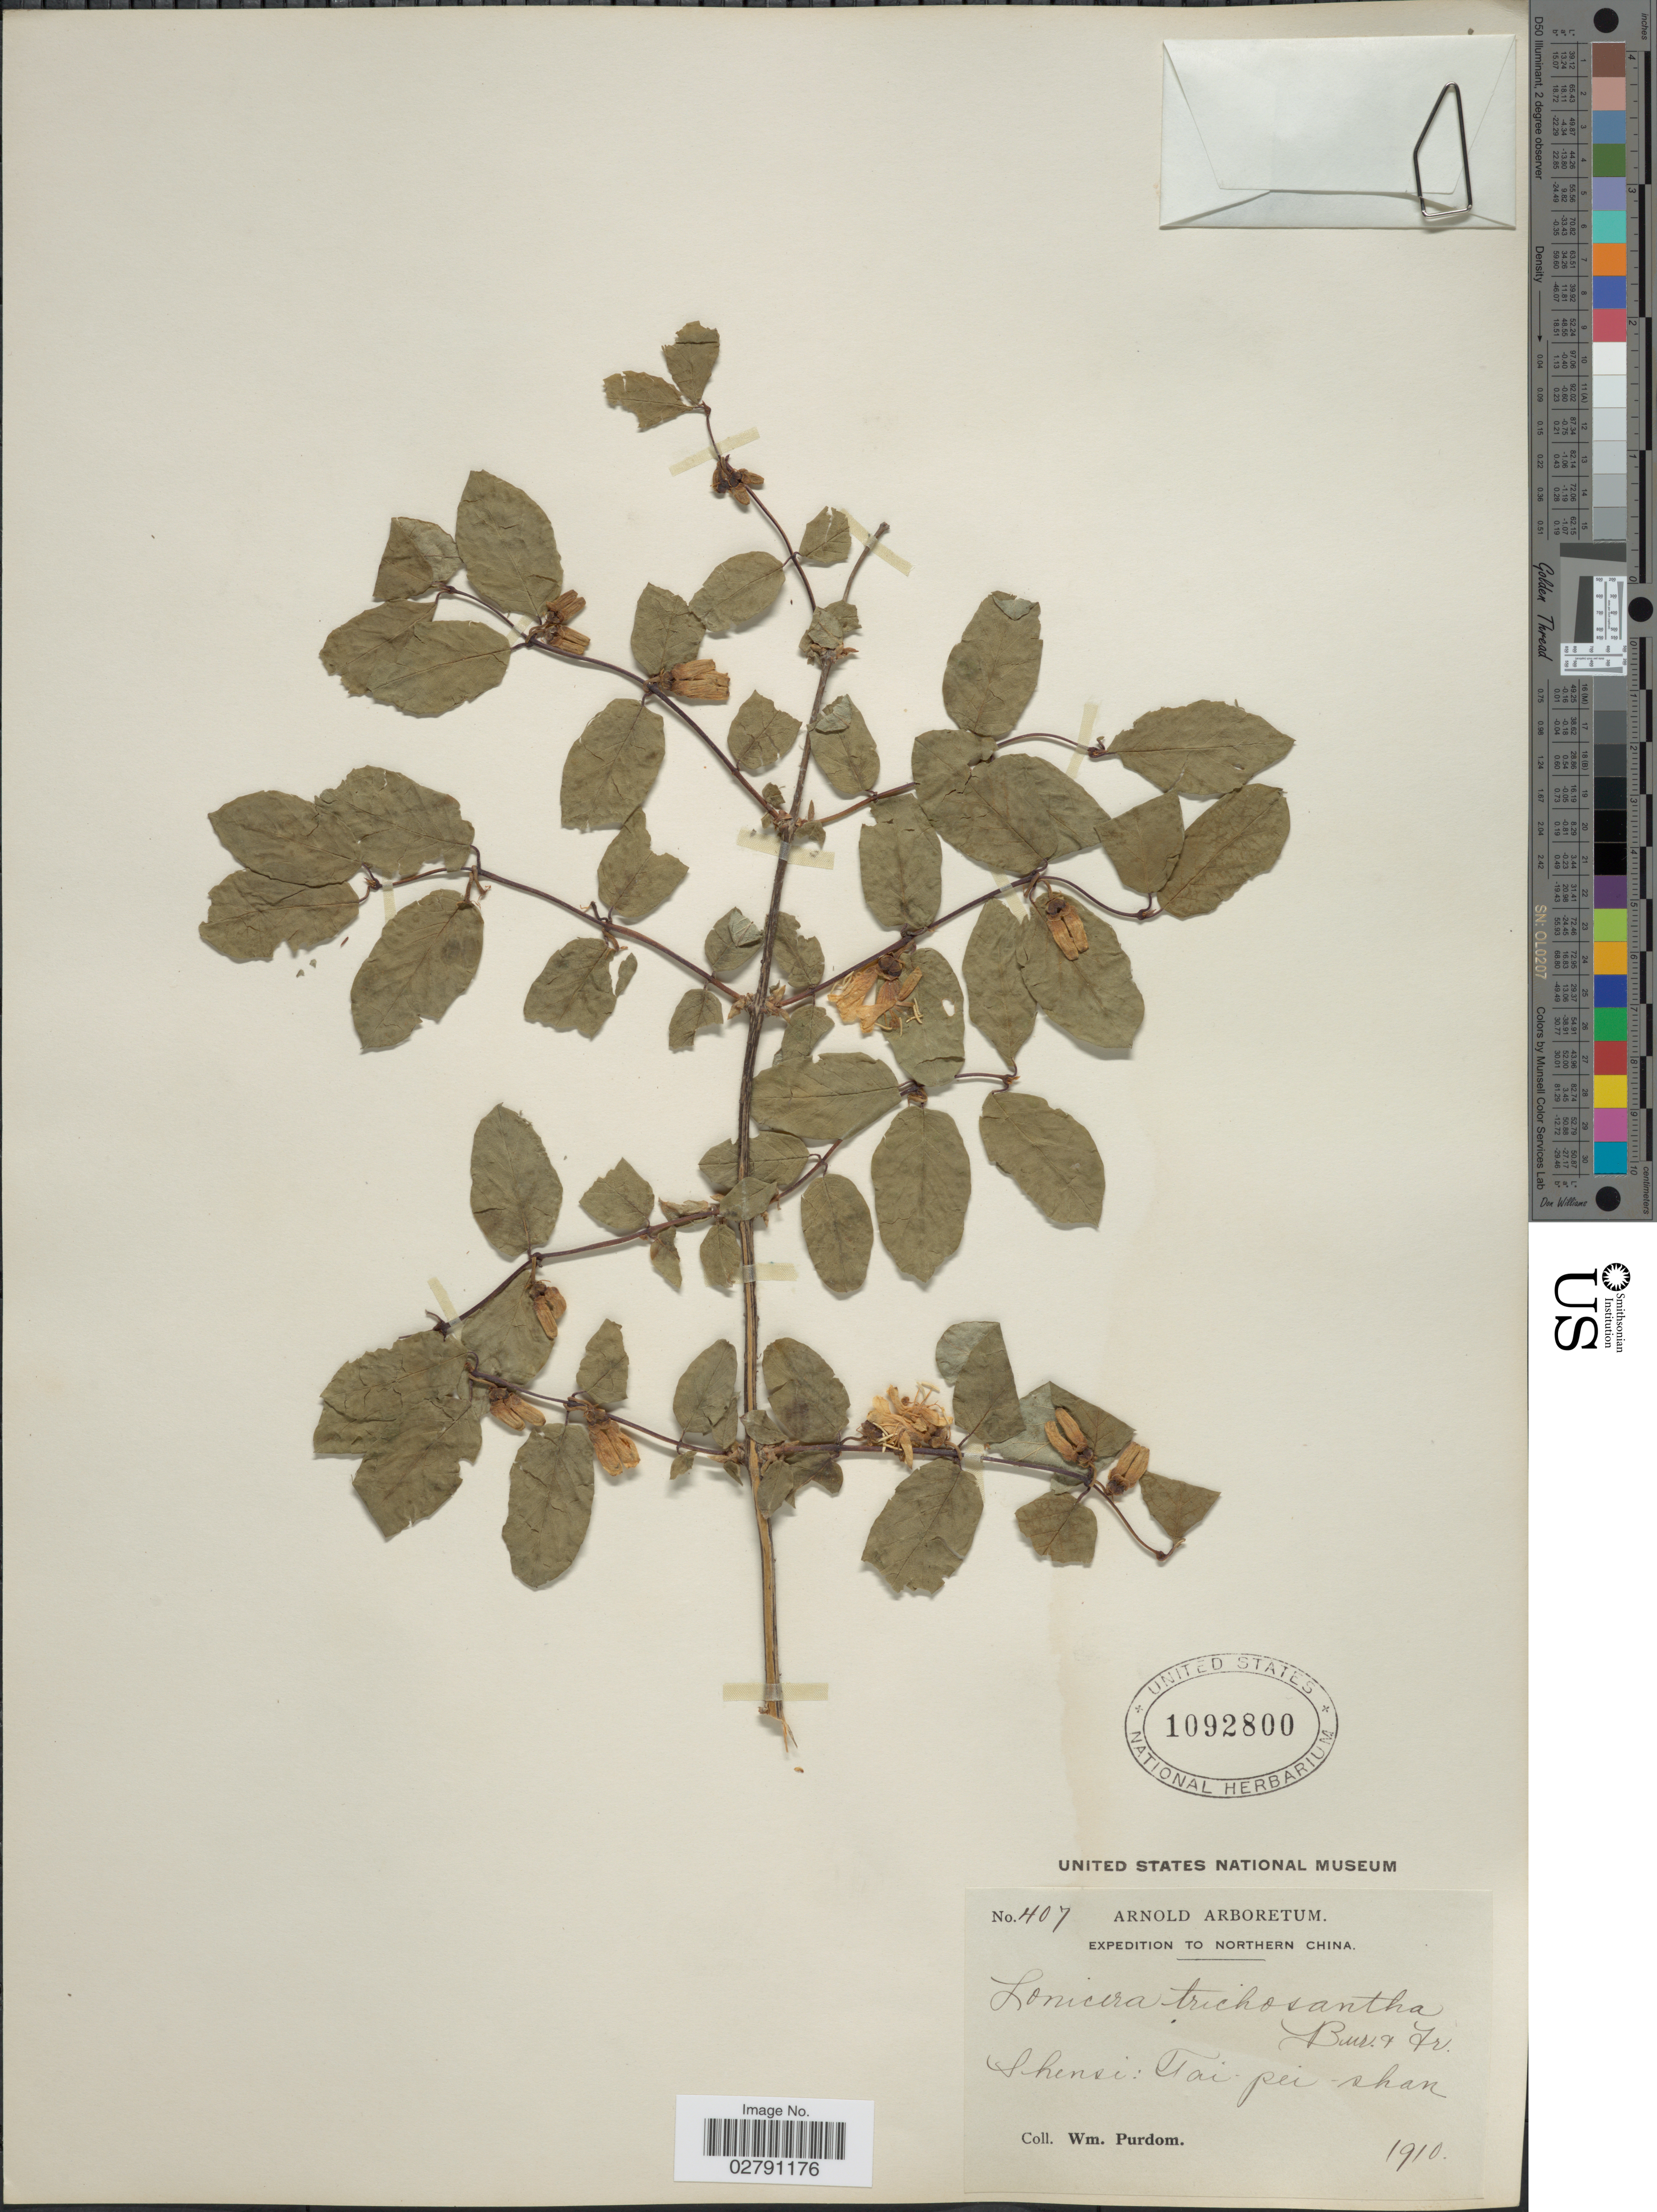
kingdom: Plantae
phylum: Tracheophyta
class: Magnoliopsida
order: Dipsacales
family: Caprifoliaceae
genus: Lonicera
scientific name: Lonicera trichosantha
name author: Bureau & Franch.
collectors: W. Purdom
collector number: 407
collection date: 1910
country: China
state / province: Shaanxi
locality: Northern China. Shensi: Tai-pei-shan.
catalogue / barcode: US 1092800